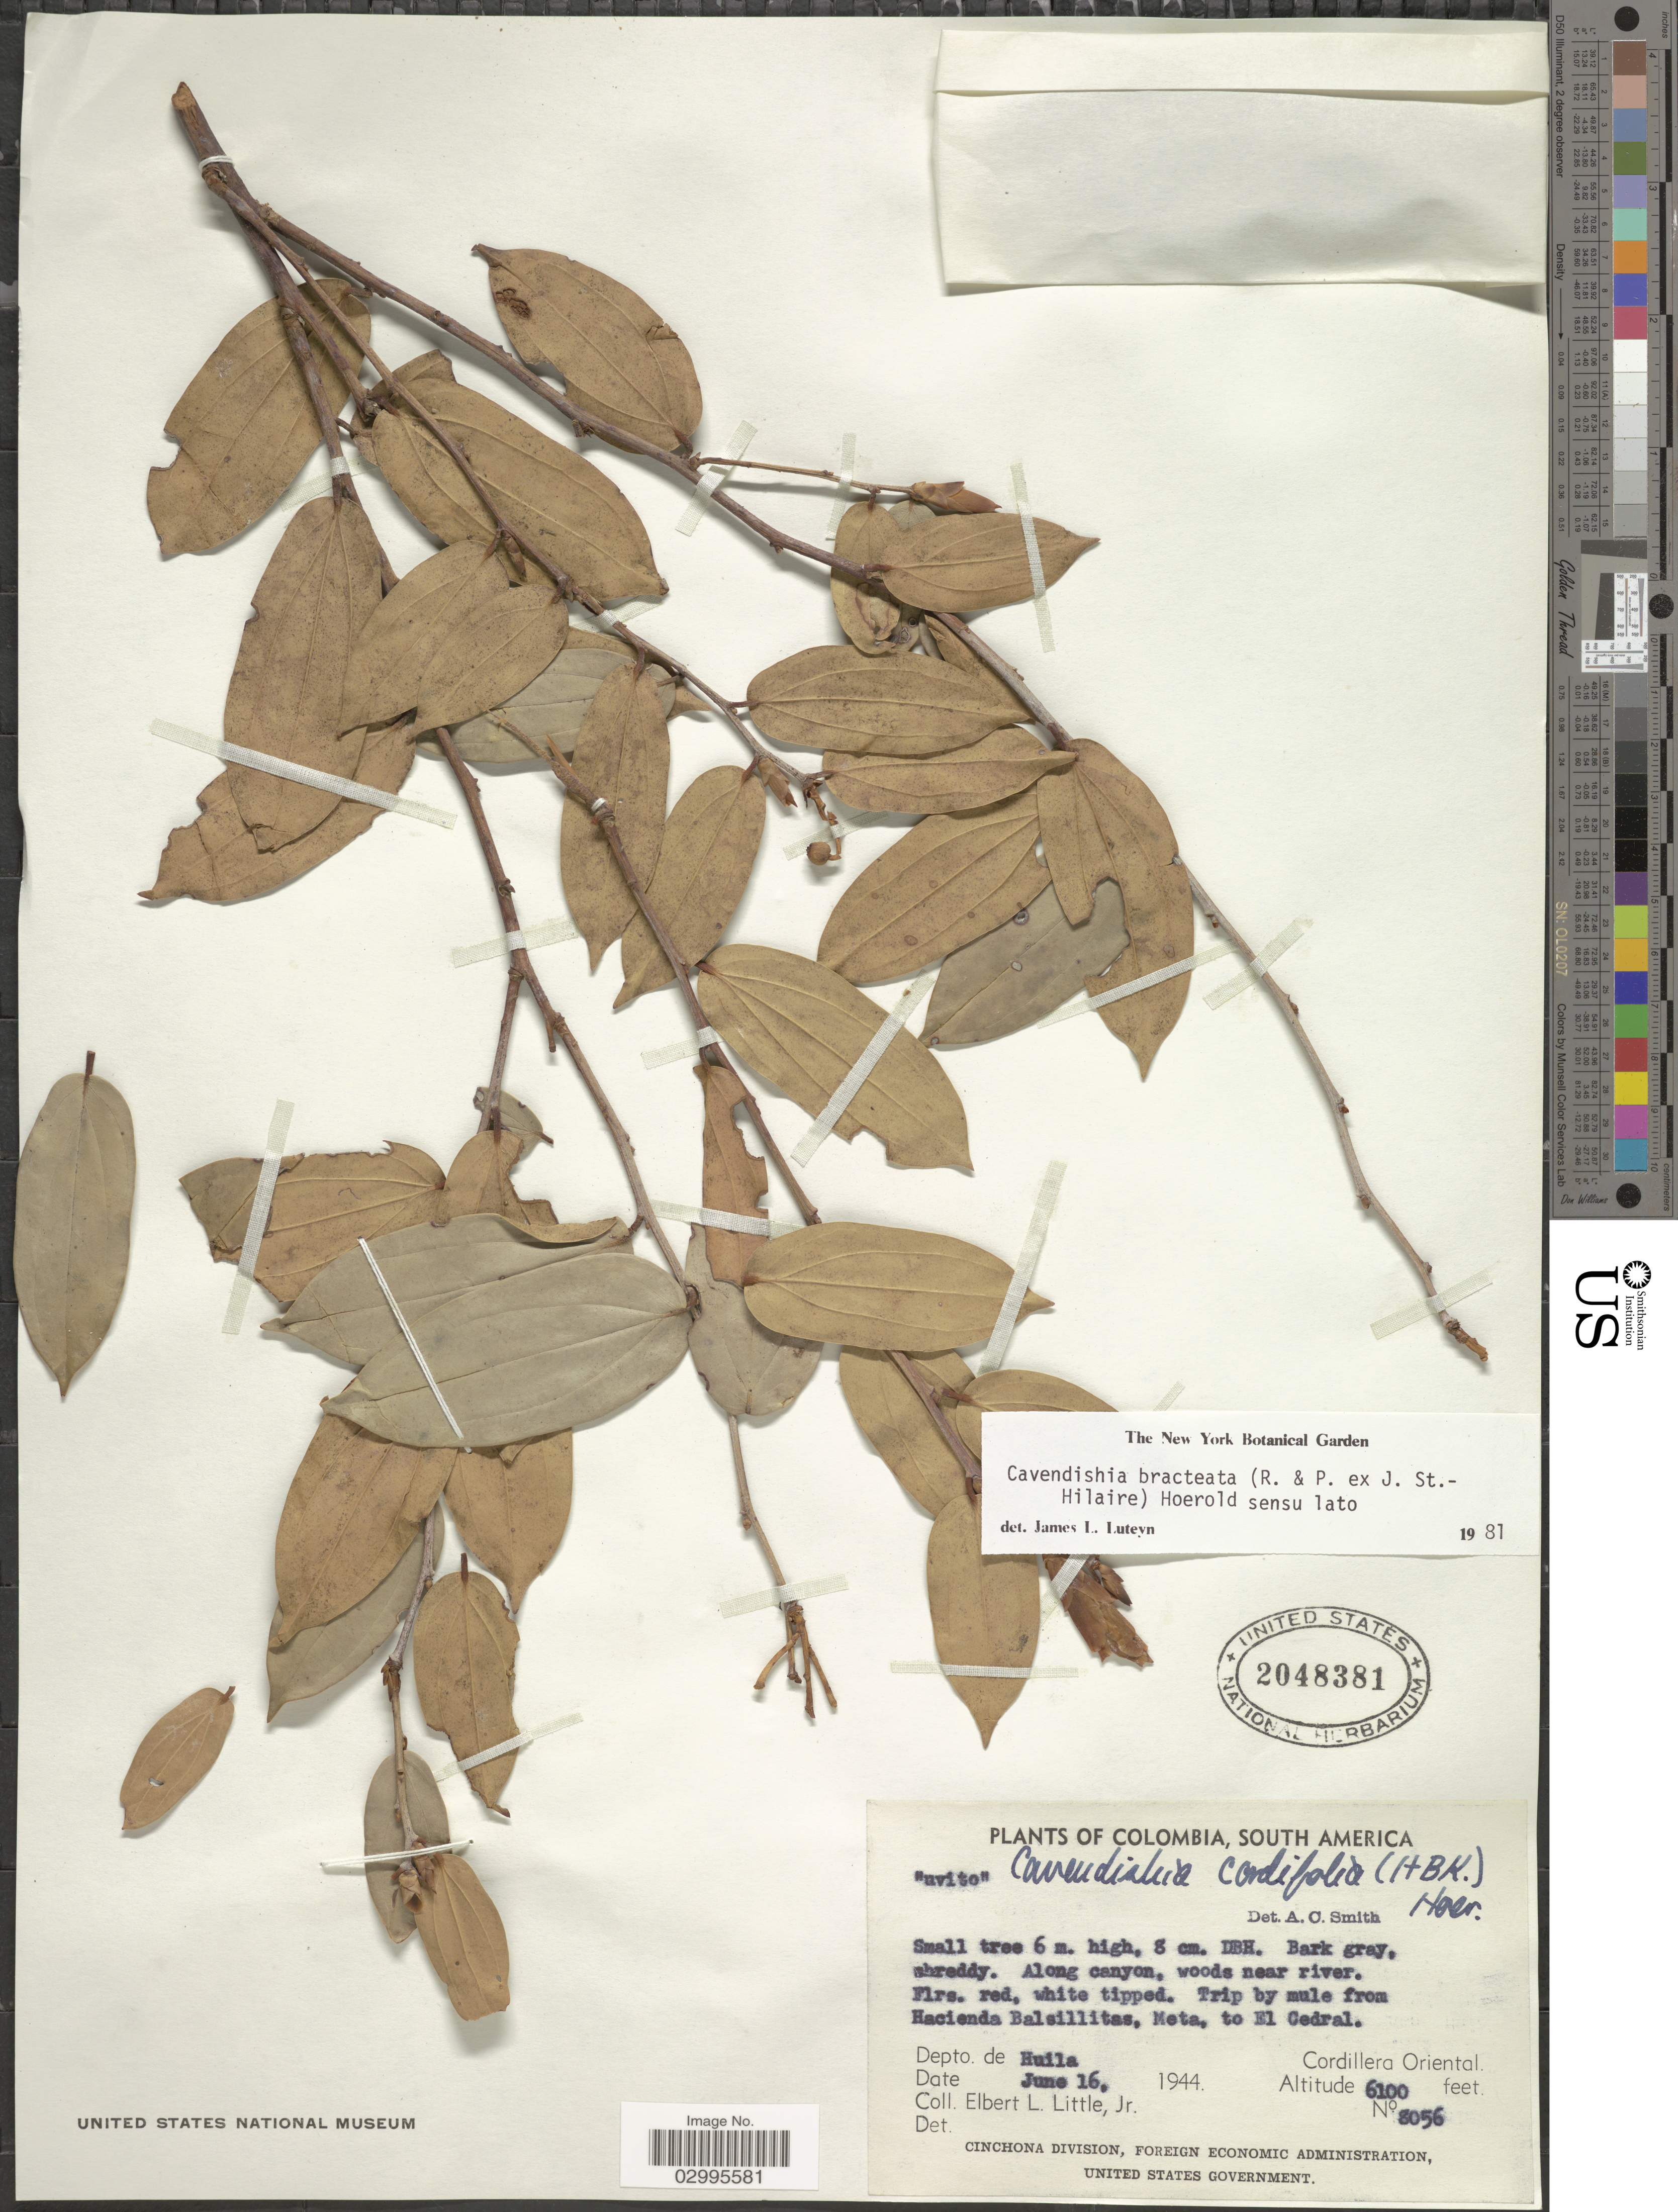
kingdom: Plantae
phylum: Tracheophyta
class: Magnoliopsida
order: Ericales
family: Ericaceae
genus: Cavendishia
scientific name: Cavendishia bracteata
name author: (Ruiz & Pav. ex J. St.-Hil.) Hoerold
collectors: E. L. Little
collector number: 8056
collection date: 1944-06-16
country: Colombia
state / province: Huila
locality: Trip by mule from Hacienda Balsillitas, Meta, to El Cedral. Depto. de Huila. Cordillera Oriental.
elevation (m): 1859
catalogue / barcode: US 2048381